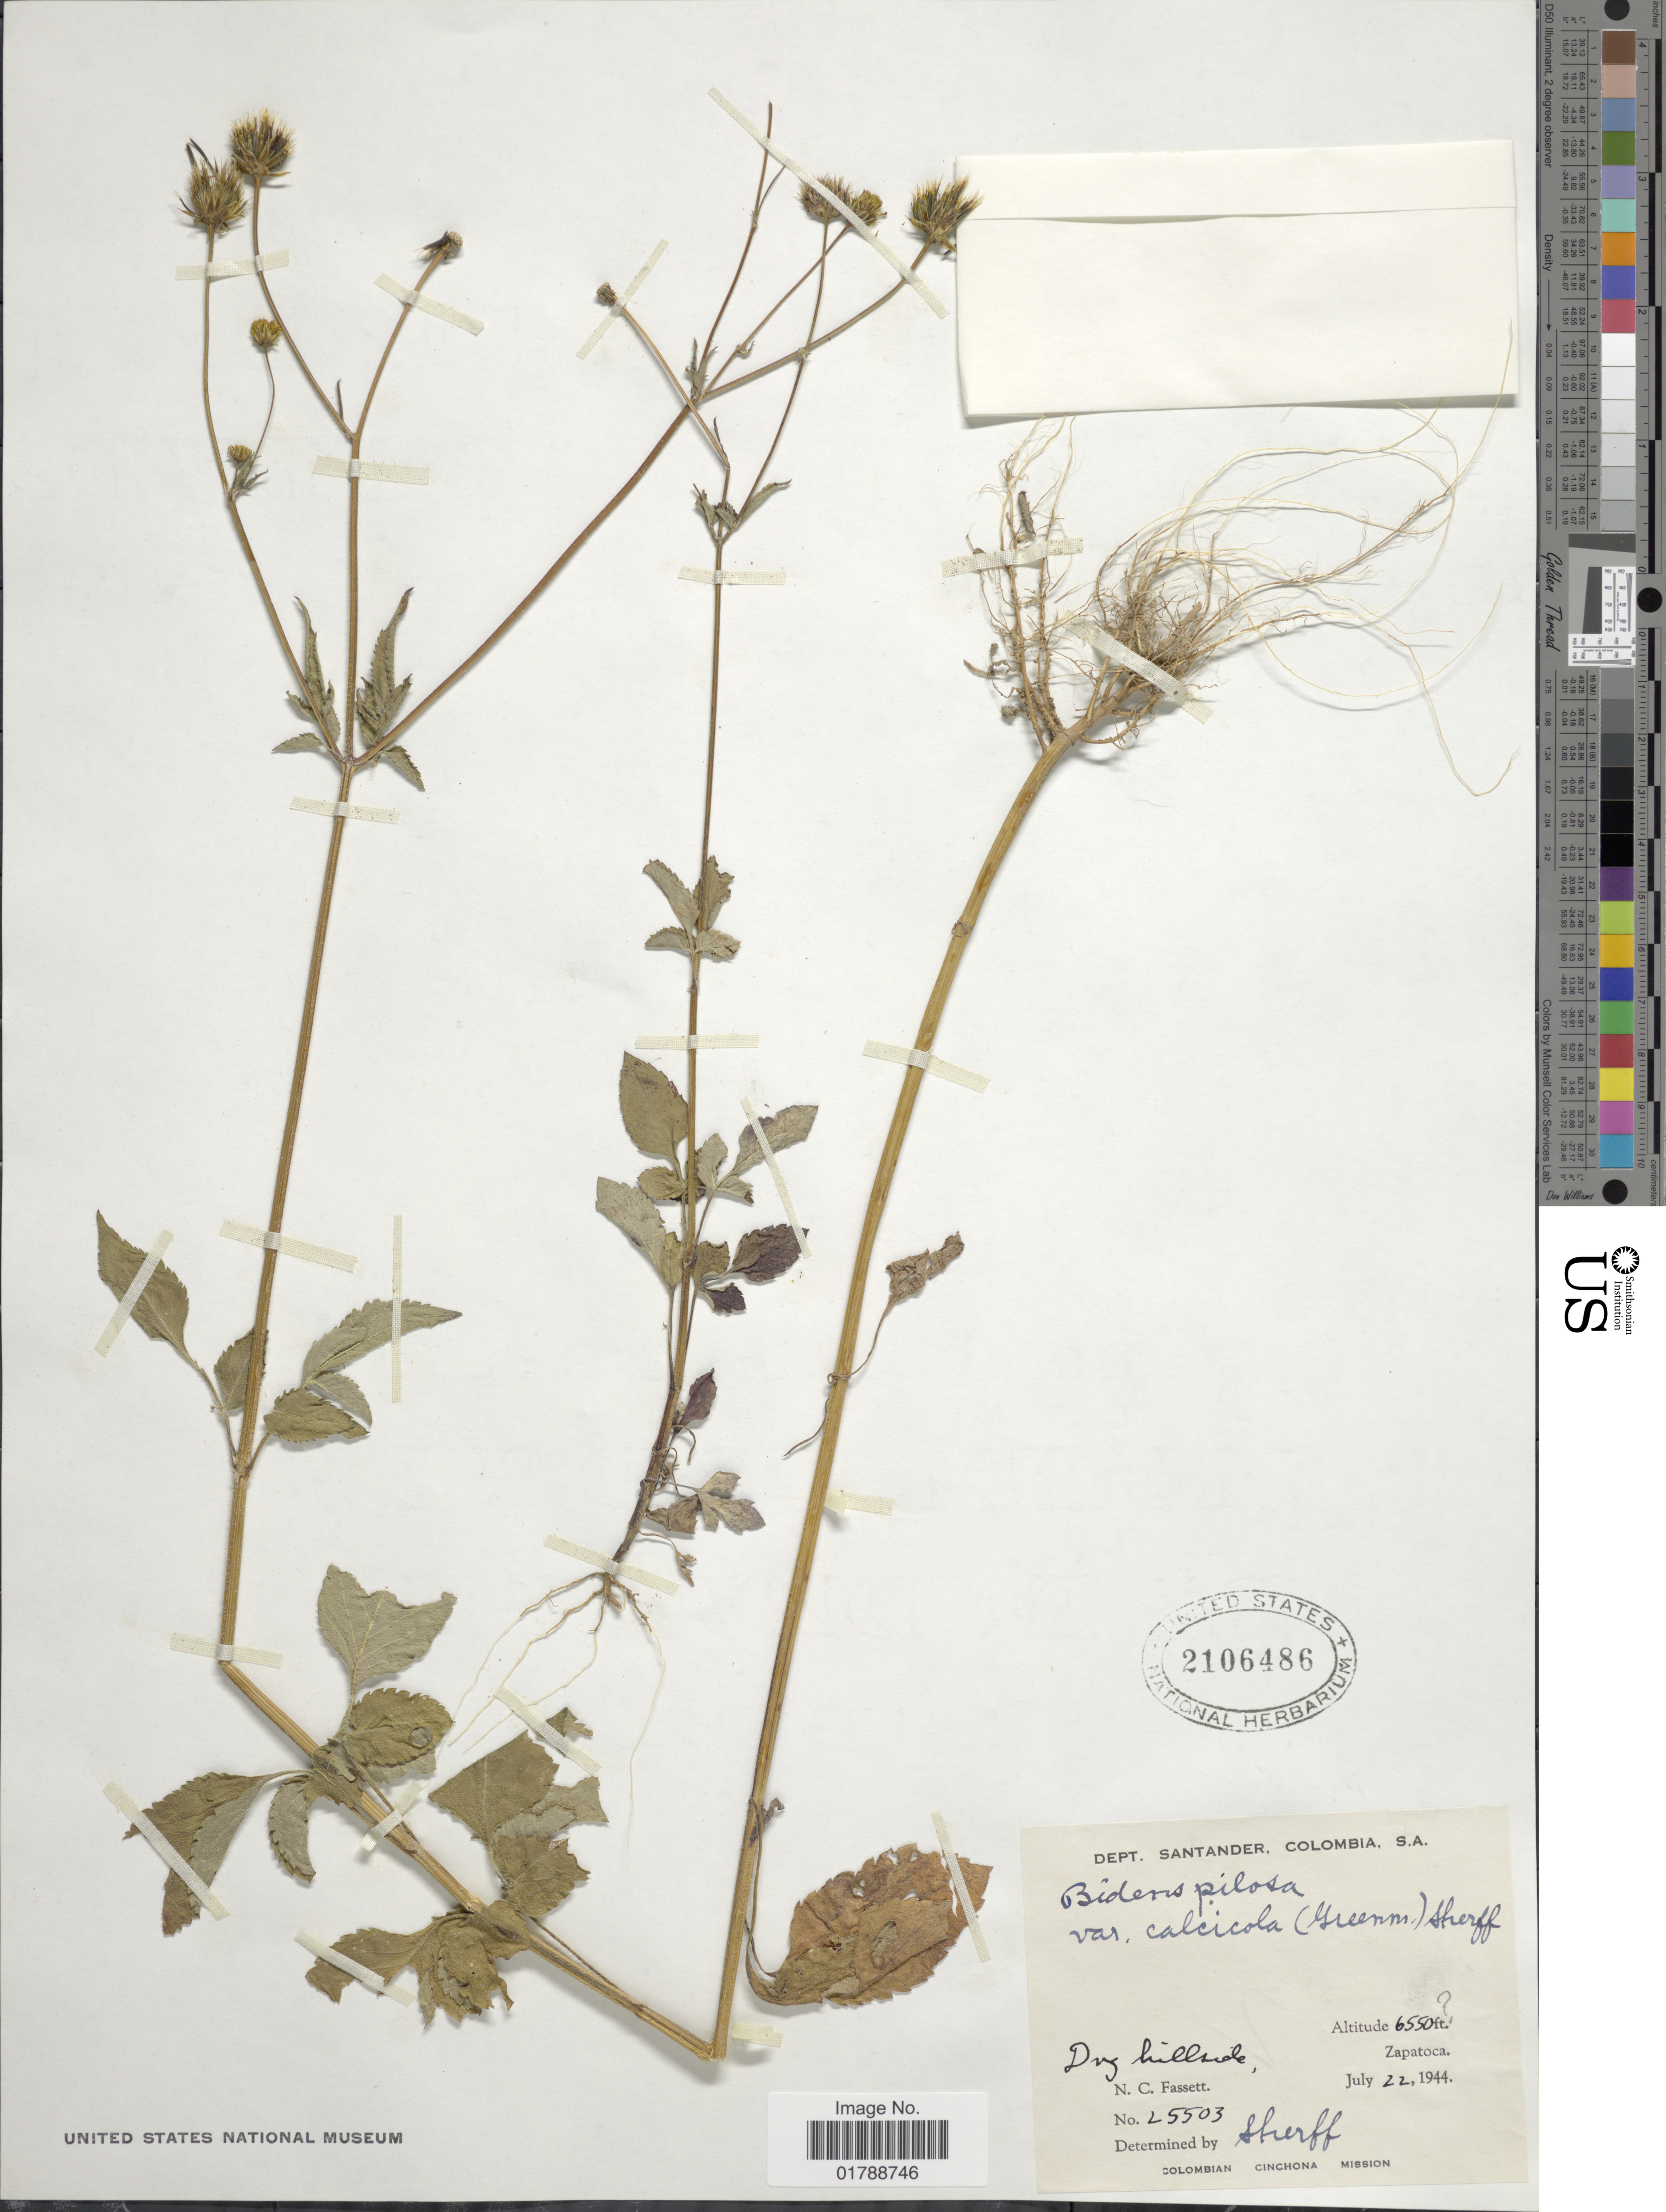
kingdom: Plantae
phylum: Tracheophyta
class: Magnoliopsida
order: Asterales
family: Asteraceae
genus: Bidens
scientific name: Bidens pilosa var. calcicola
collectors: N. C. Fassett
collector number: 25503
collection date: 1944-07-22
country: Colombia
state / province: Santander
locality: Zapatoca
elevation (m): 1996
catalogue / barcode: US 2106486